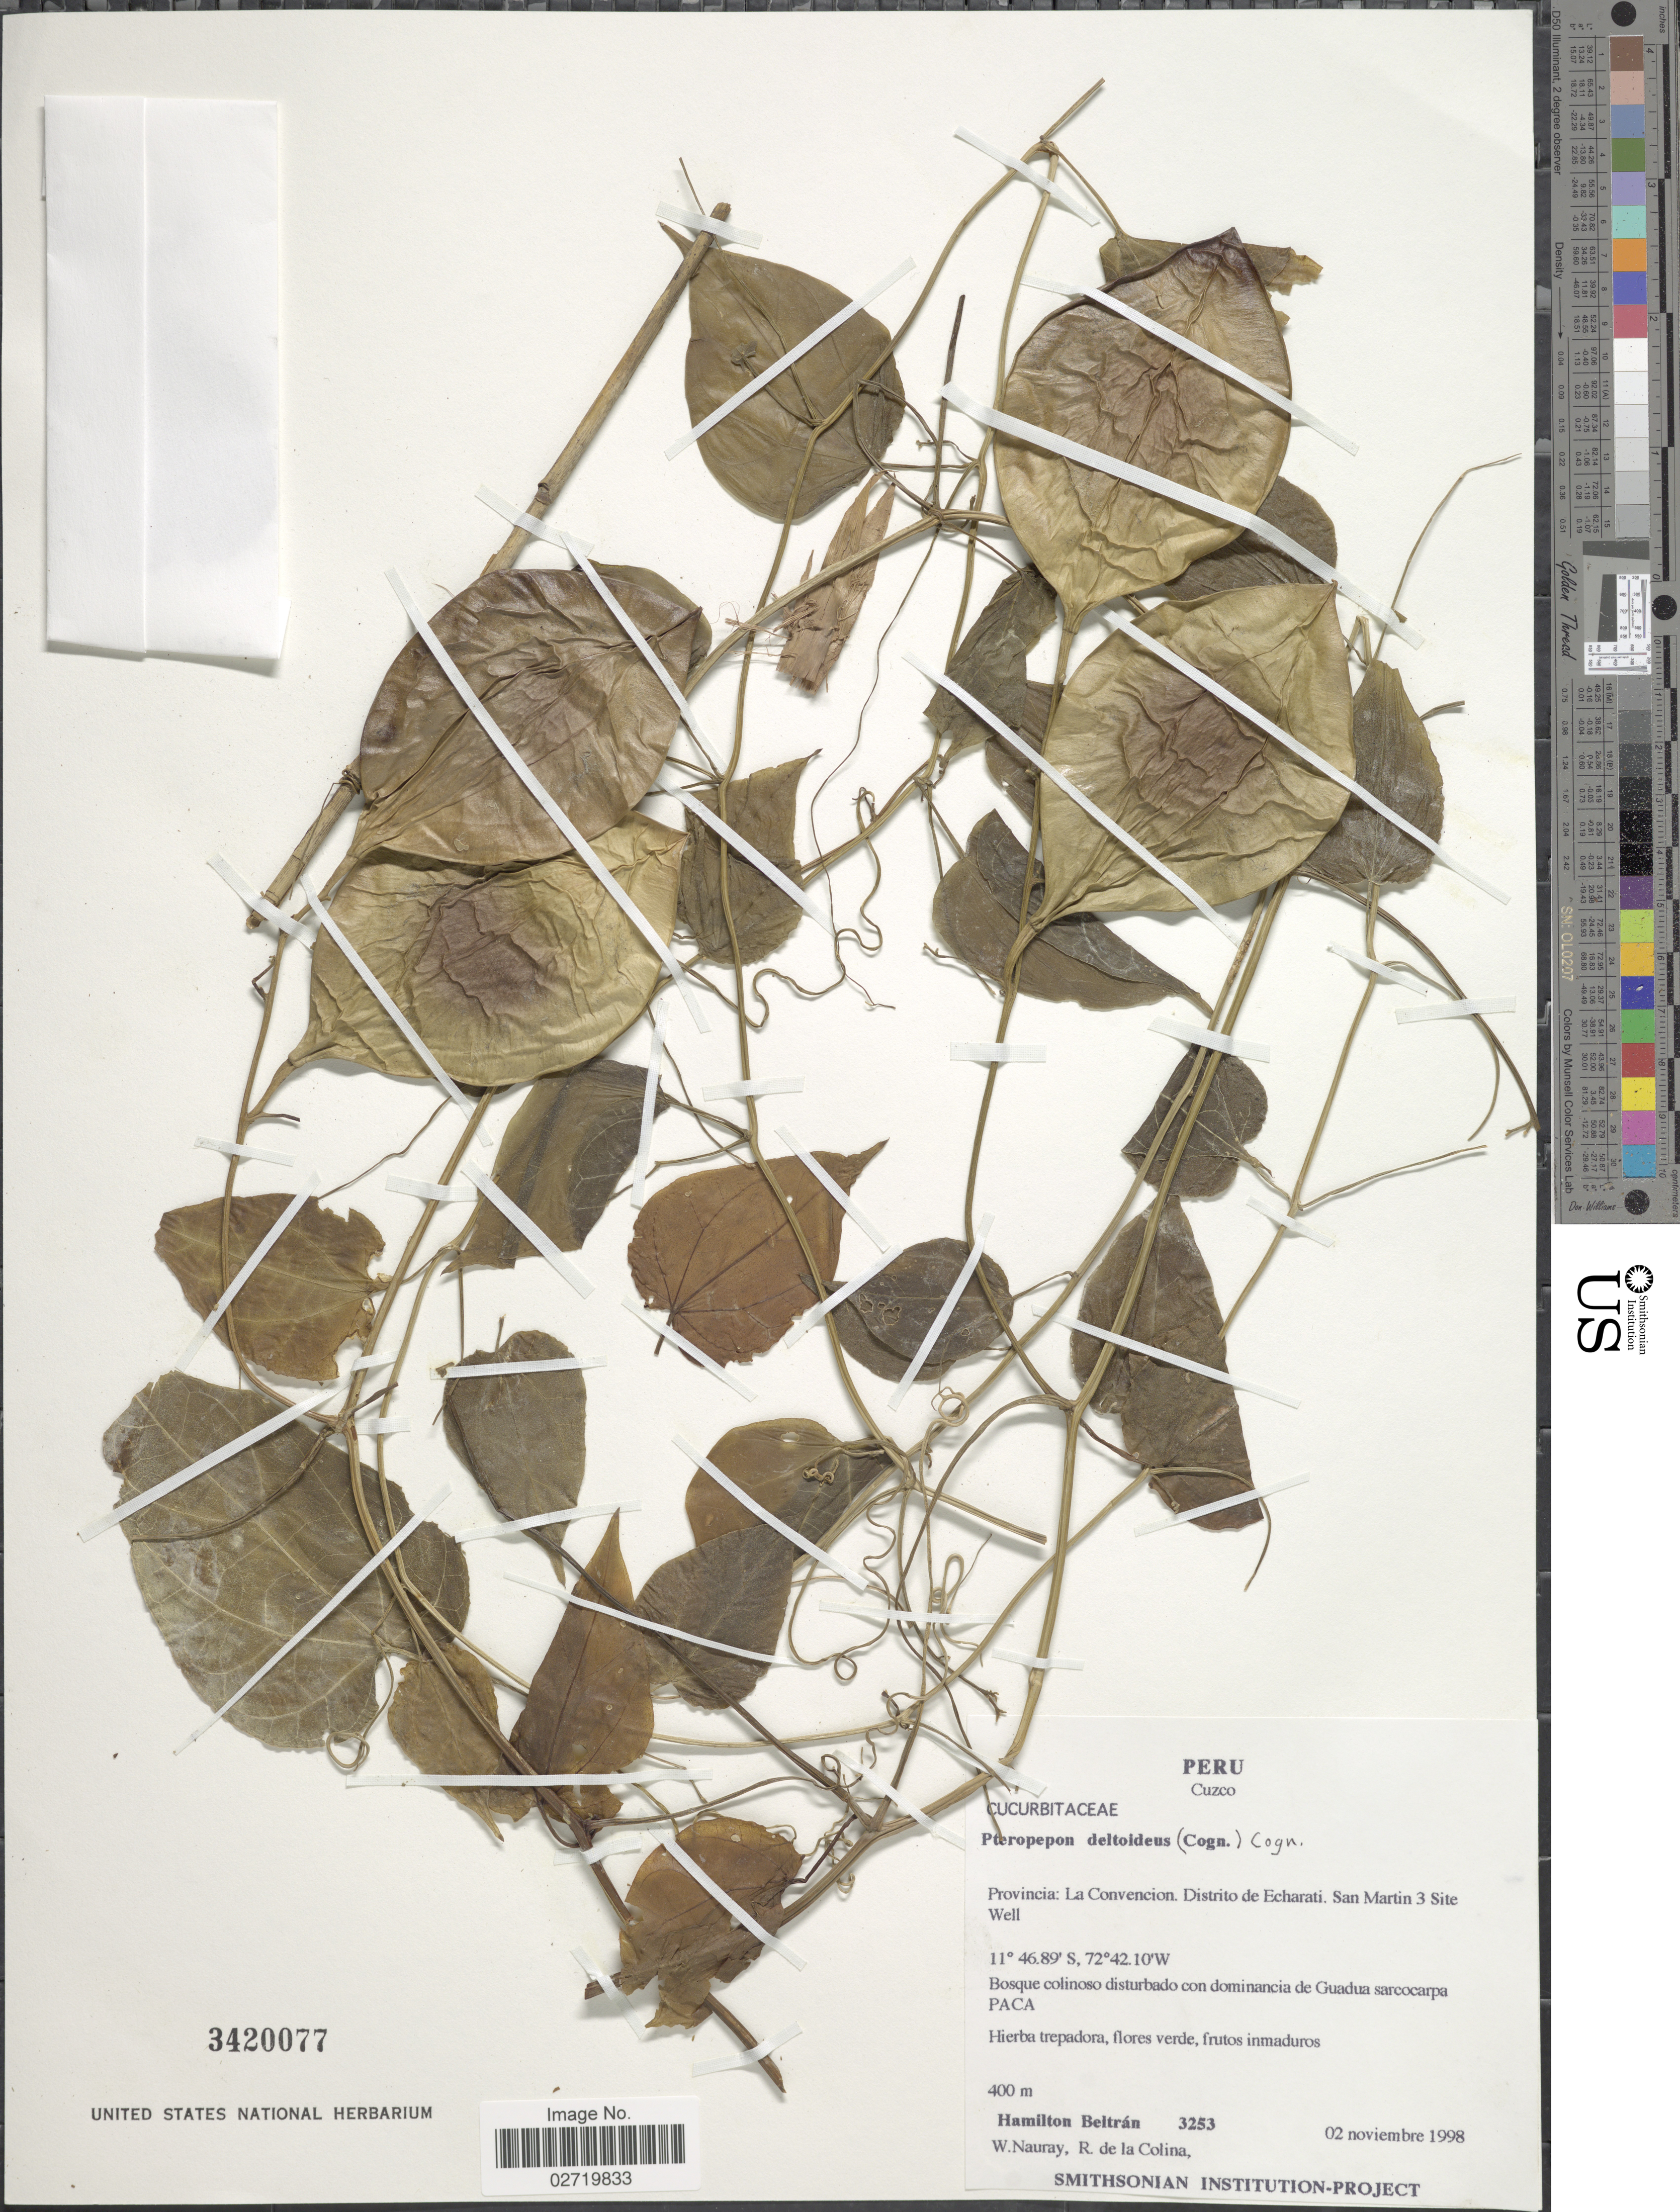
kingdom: Plantae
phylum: Tracheophyta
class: Magnoliopsida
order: Cucurbitales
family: Cucurbitaceae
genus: Pteropepon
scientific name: Pteropepon deltoideus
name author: Cogn.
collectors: H. Beltran, W. Nauray & R. Colina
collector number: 3253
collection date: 1998-11-02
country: Peru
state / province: Cusco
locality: Provincia: La Concencion. Distrito de Echarati. San Martin 3 Site Well.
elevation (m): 400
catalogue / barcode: US 3420077